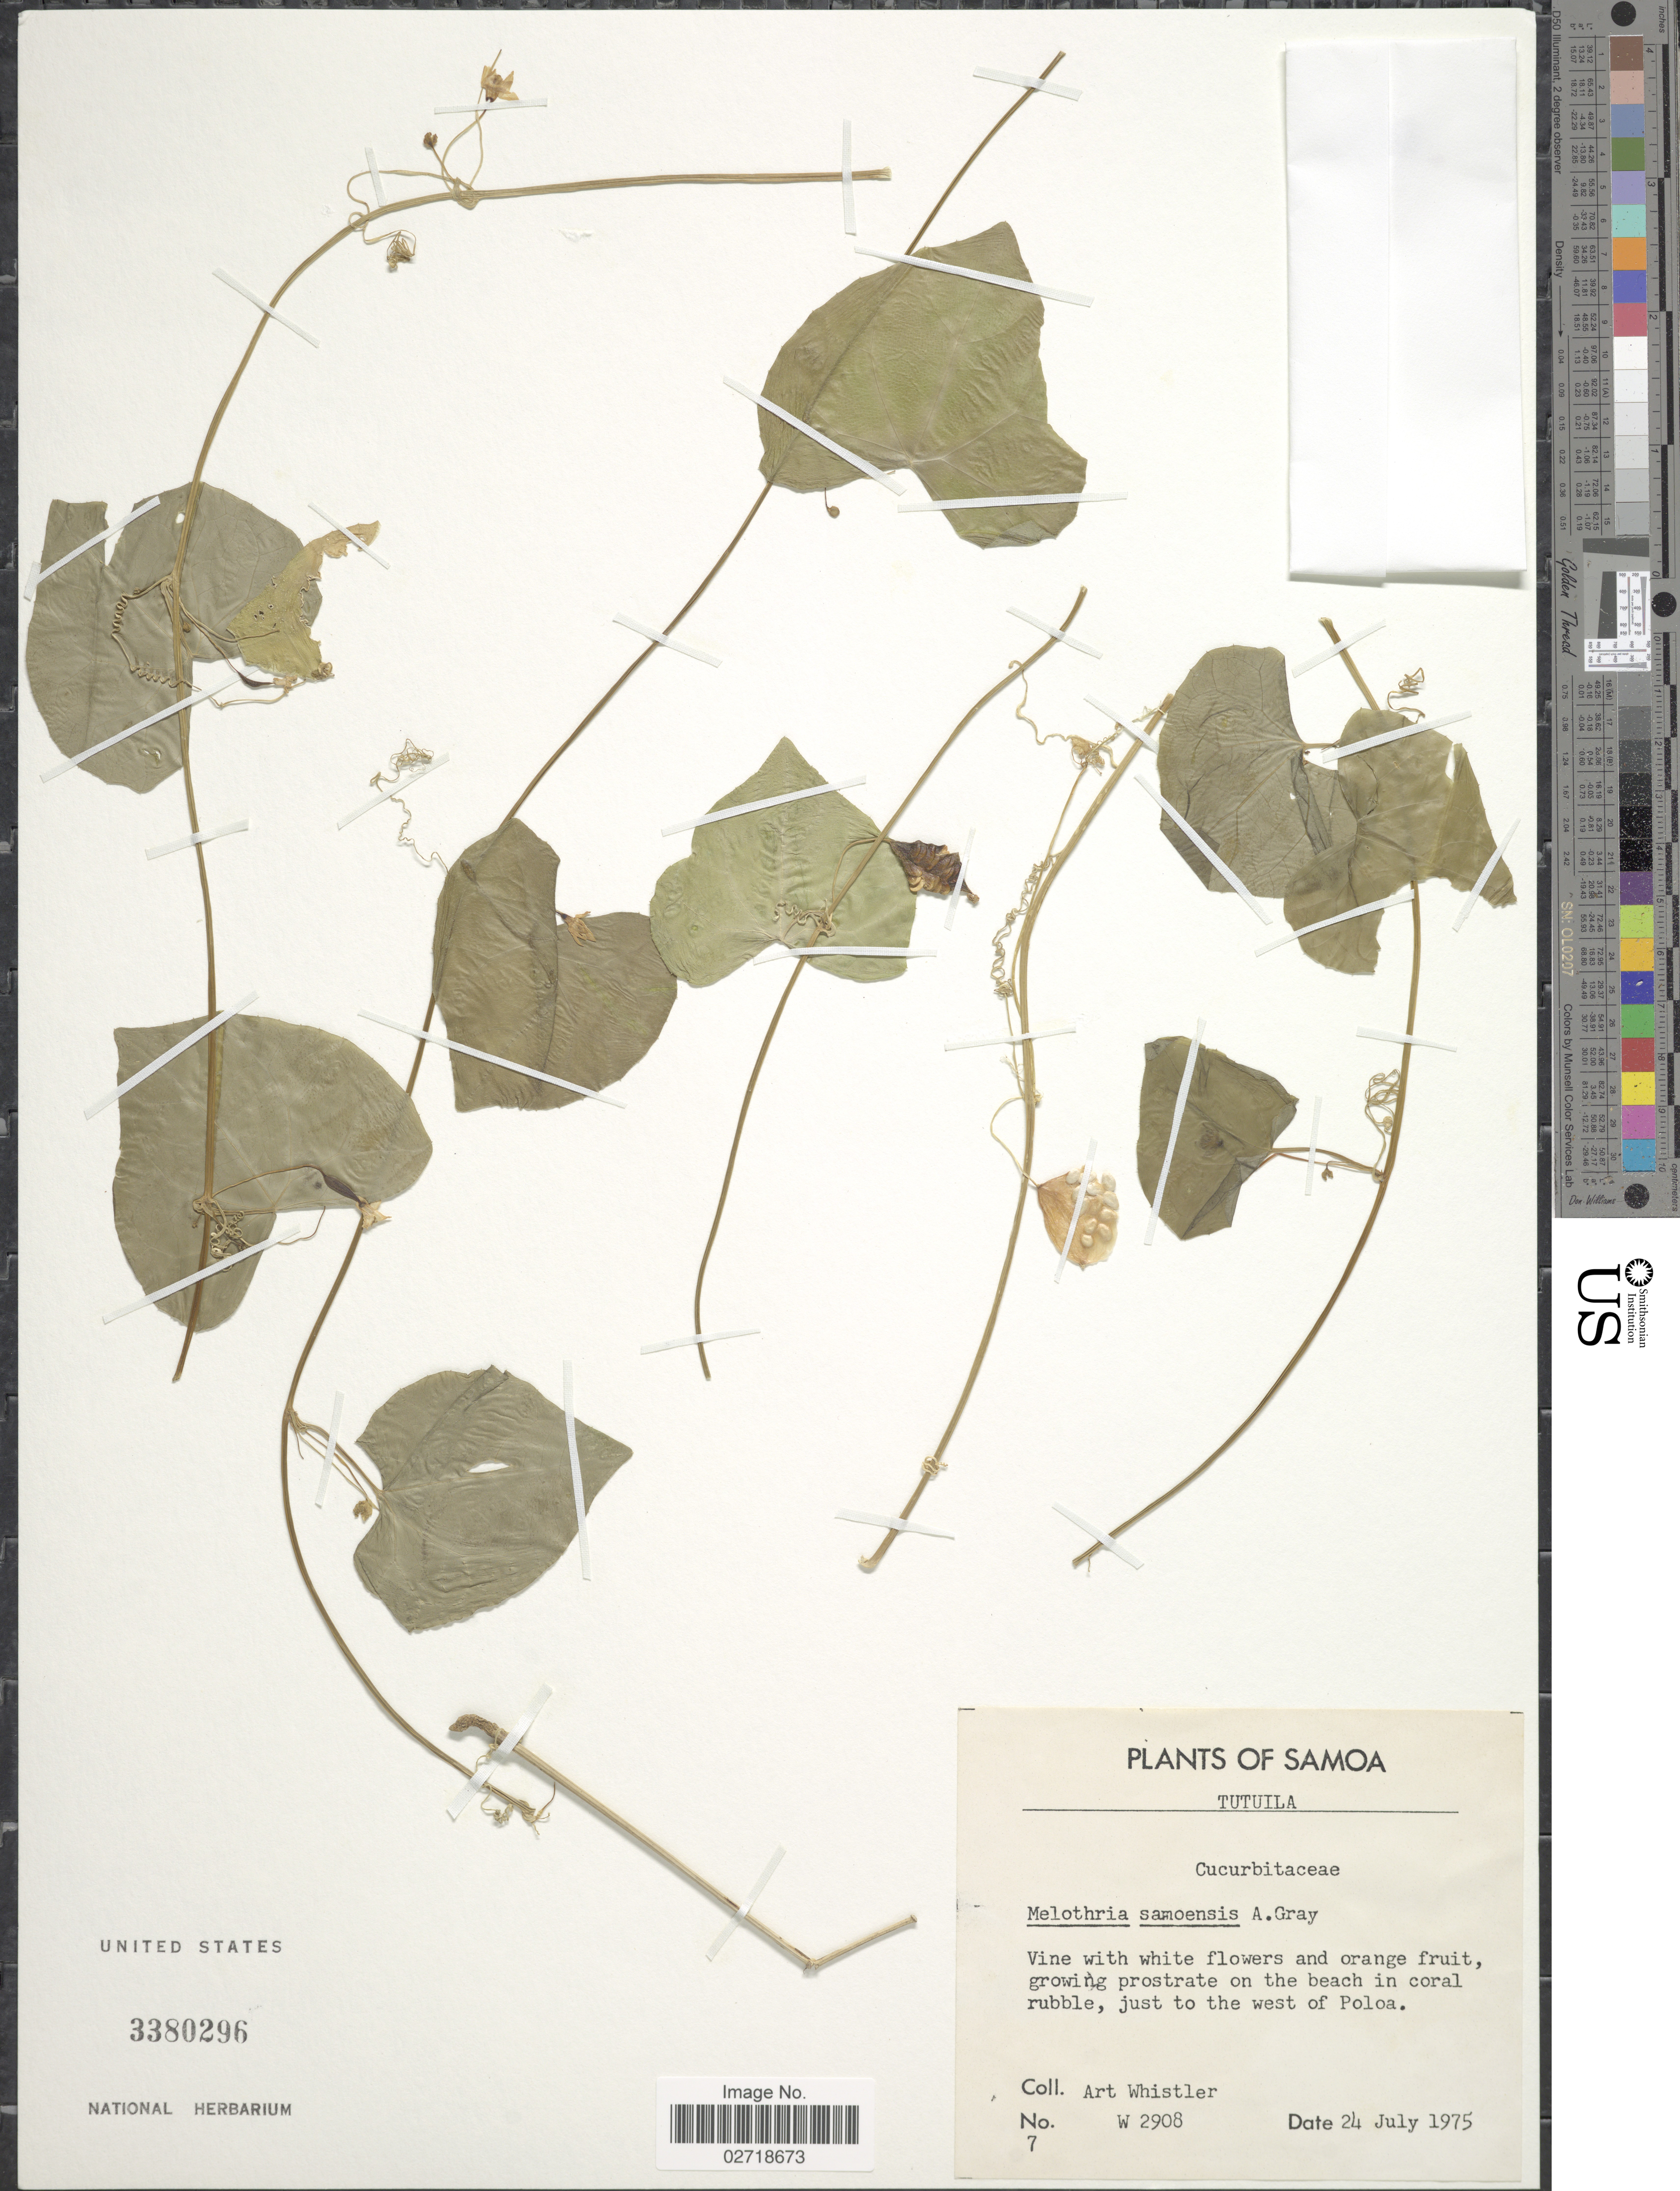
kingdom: Plantae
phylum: Tracheophyta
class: Magnoliopsida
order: Cucurbitales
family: Cucurbitaceae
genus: Zehneria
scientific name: Zehneria samoensis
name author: (A. Gray) Fosberg & Sachet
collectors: A. Whistler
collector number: W 2908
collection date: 1975-07-24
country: American Samoa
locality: Samoa, Tutuilla, on the beach in coral rubble, just to the west of Poloa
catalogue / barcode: US 3380296